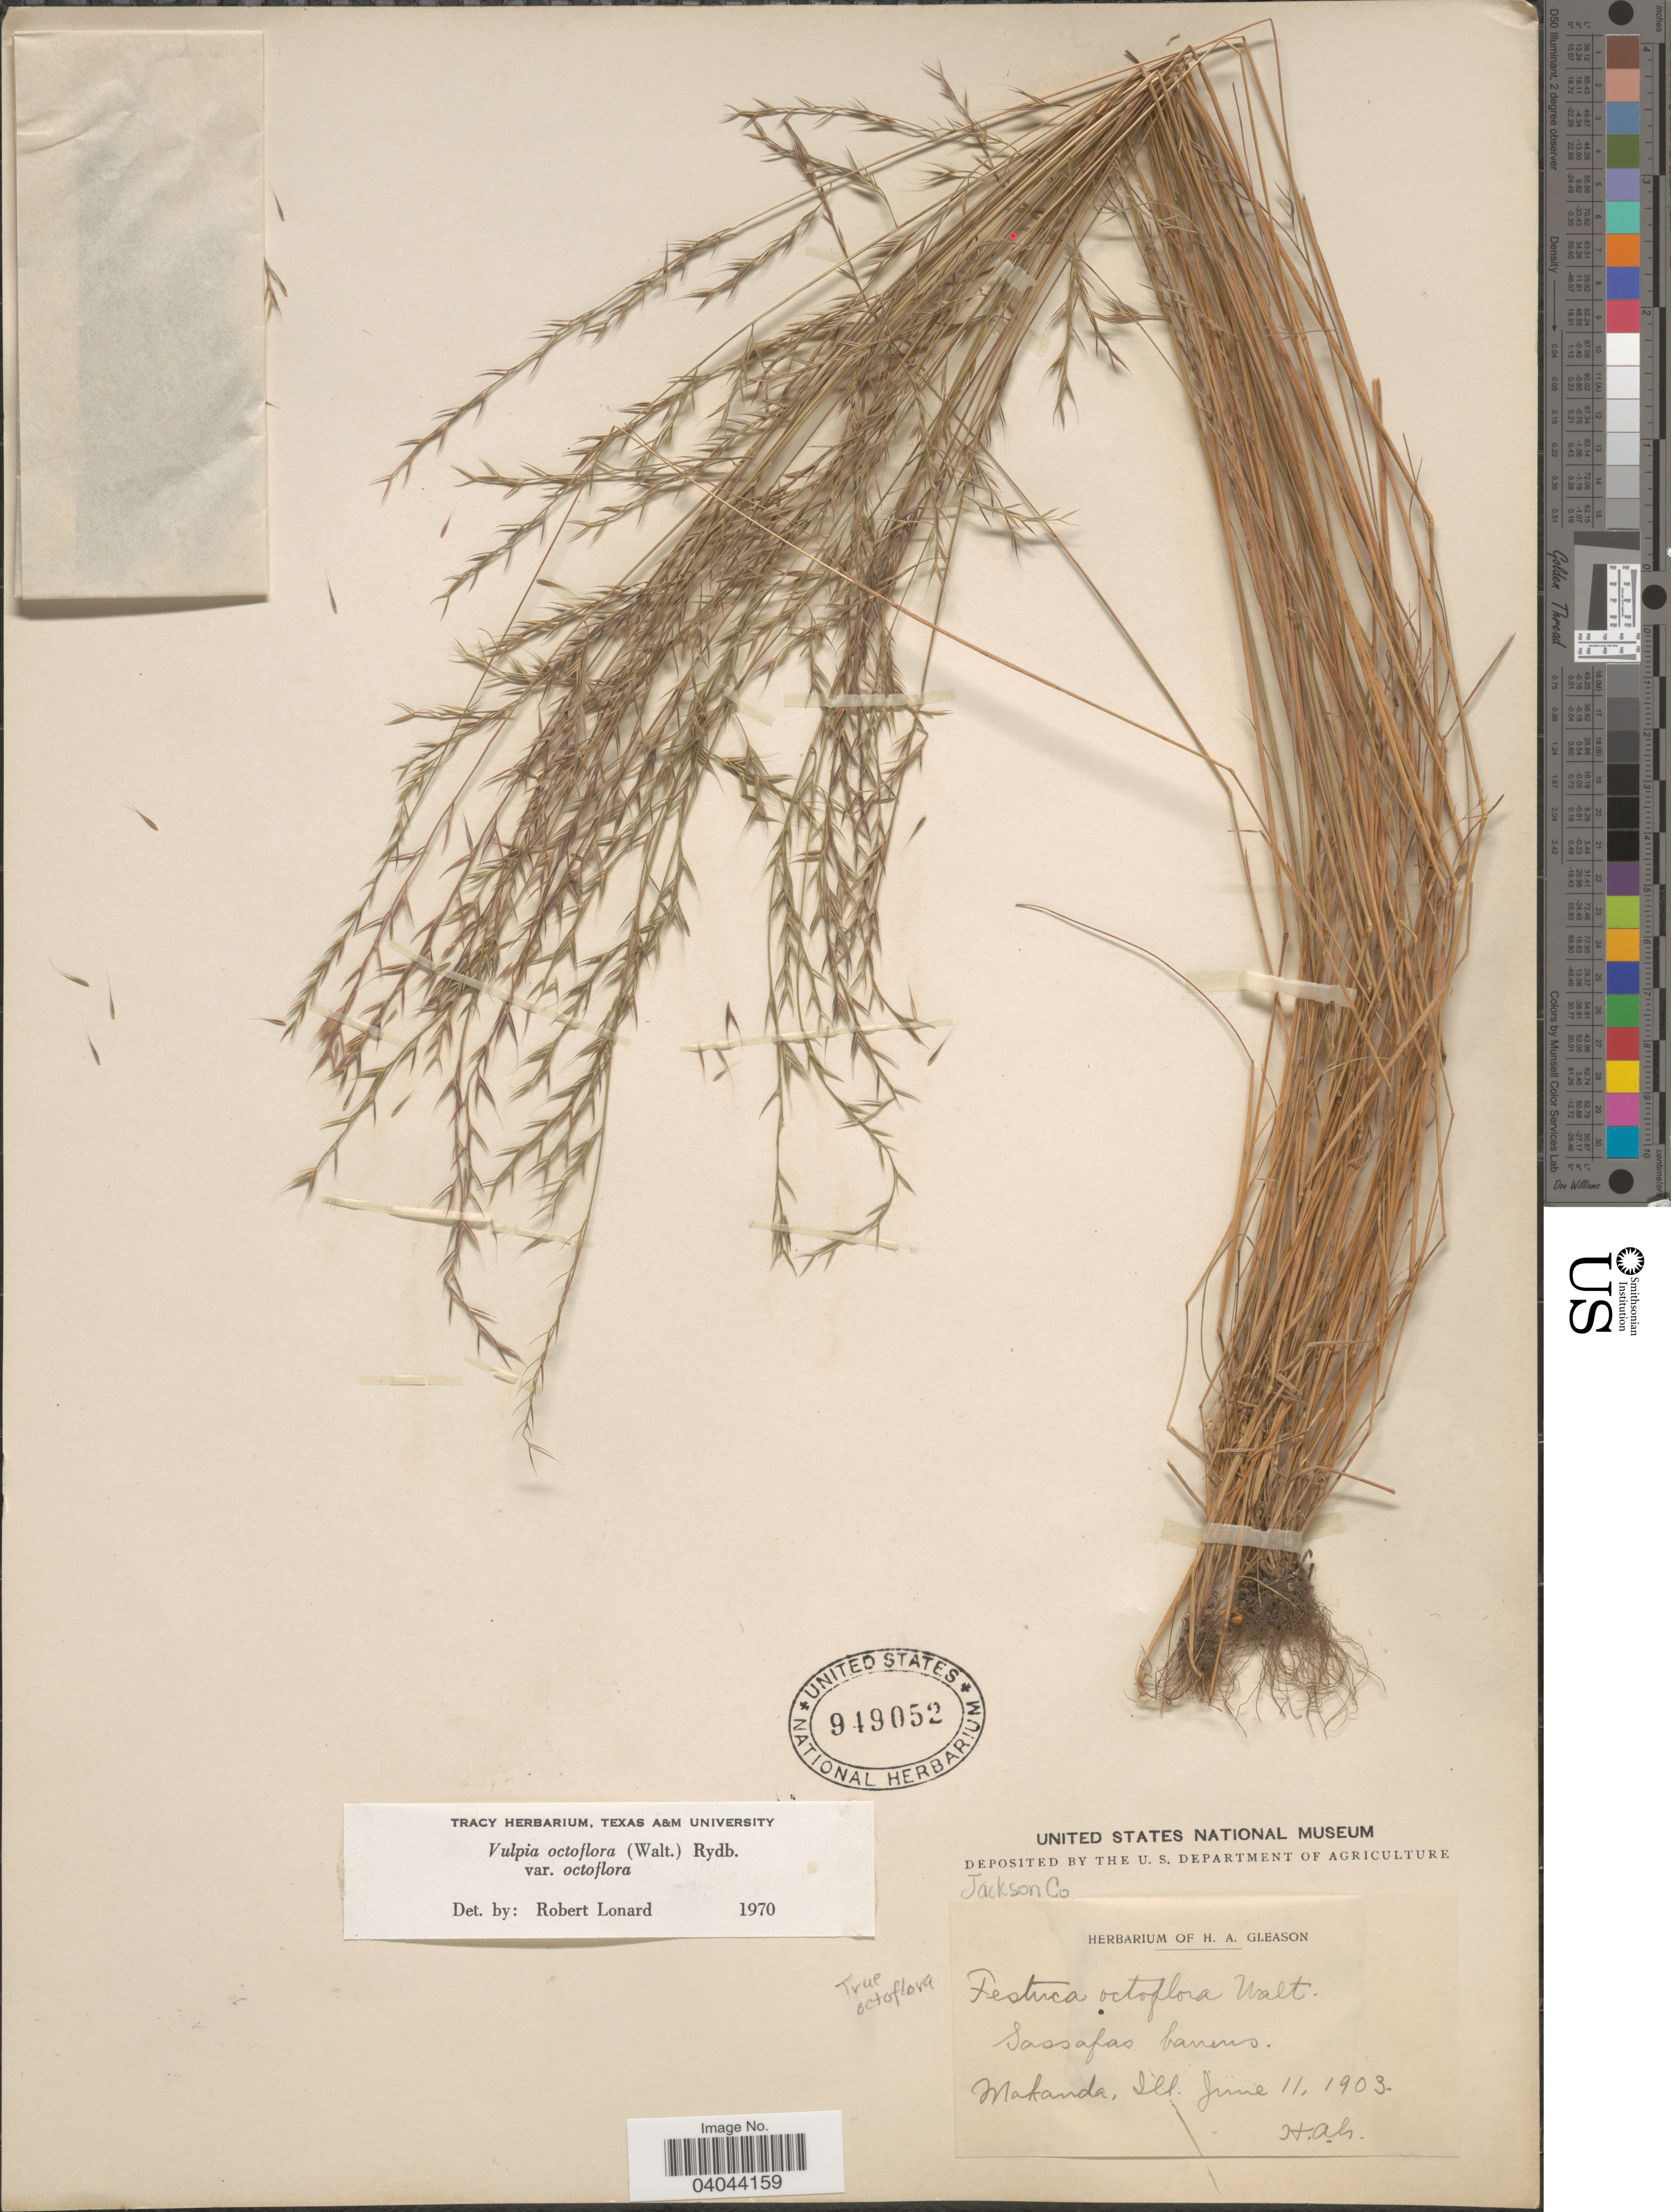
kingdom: Plantae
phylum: Tracheophyta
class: Liliopsida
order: Poales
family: Poaceae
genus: Festuca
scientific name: Festuca octoflora var. octoflora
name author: Walter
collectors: H. A. Gleason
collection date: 1903-06-11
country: United States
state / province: Illinois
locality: Jackson Co. Makanda.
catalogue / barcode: US 949052